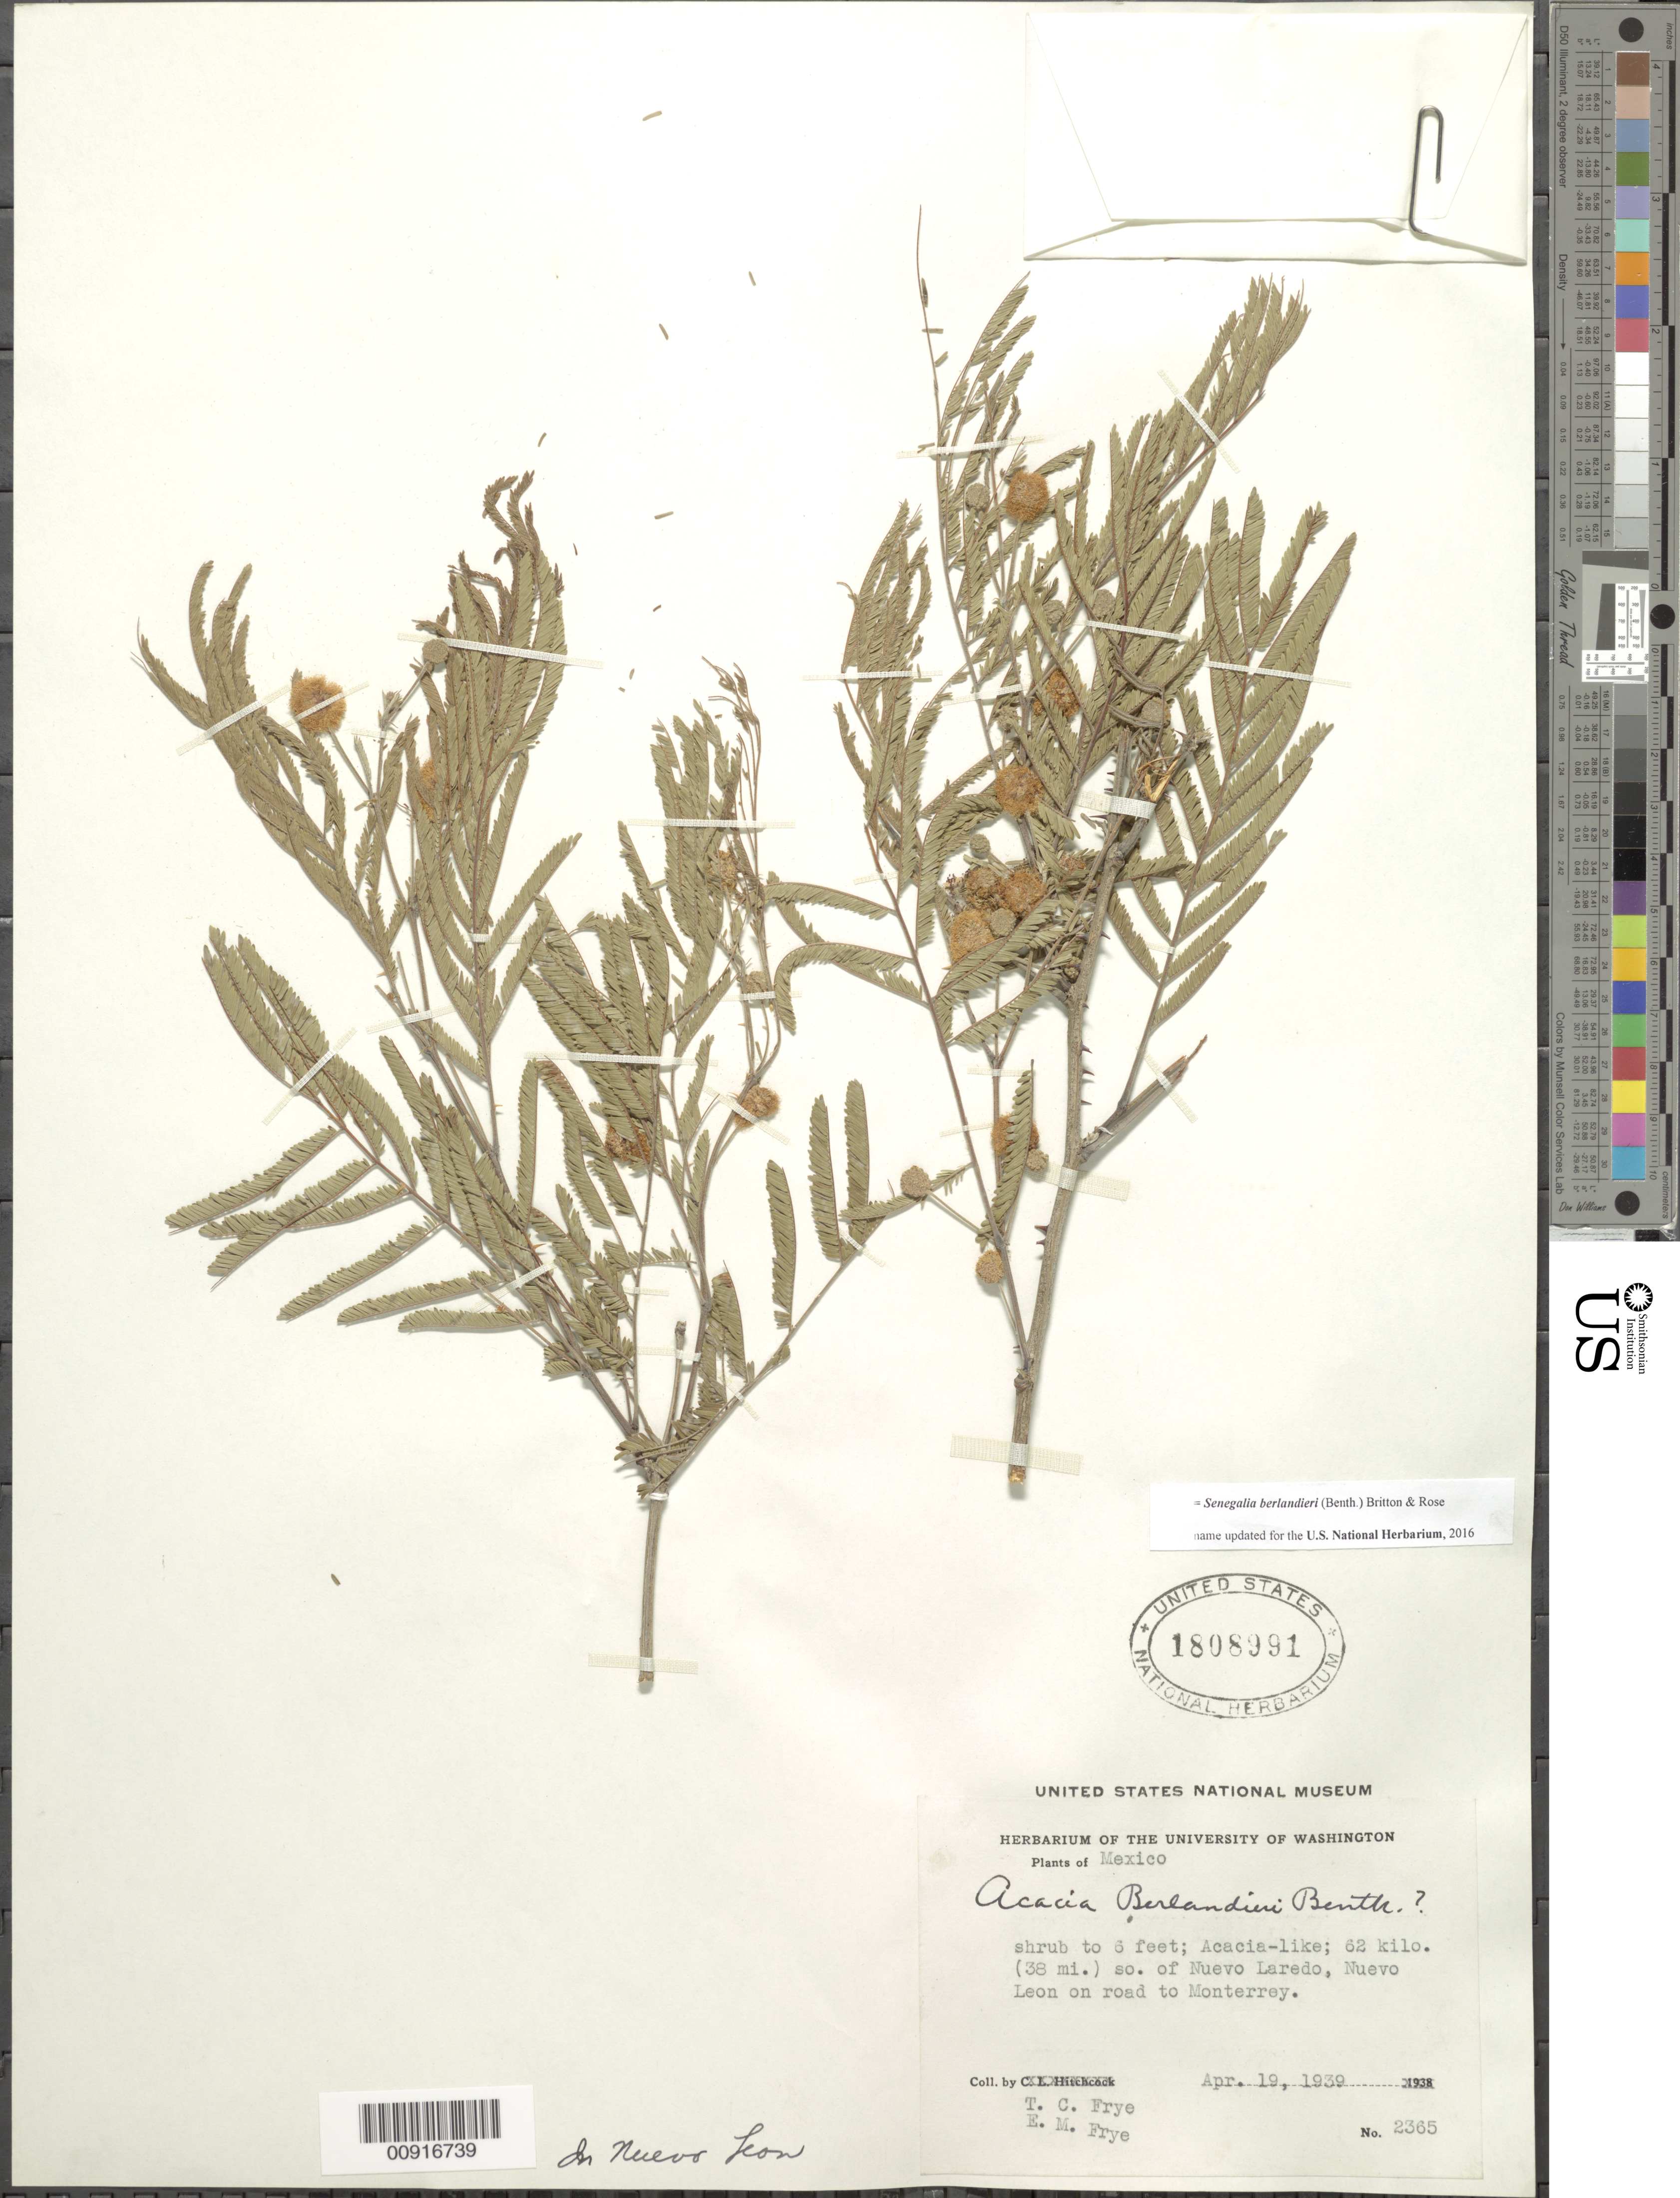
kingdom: Plantae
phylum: Tracheophyta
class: Magnoliopsida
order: Fabales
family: Fabaceae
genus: Senegalia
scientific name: Senegalia berlandieri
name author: (Benth.) Britton & Rose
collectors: T. C. Frye & E. Frye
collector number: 2365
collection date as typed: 19 Apr 1939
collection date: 1939-04-19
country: Mexico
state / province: Nuevo León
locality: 62 km. (38 mi.) so. of Nuevo Laredo, Nuevo León on road to Monterrey.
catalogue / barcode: US 1808991